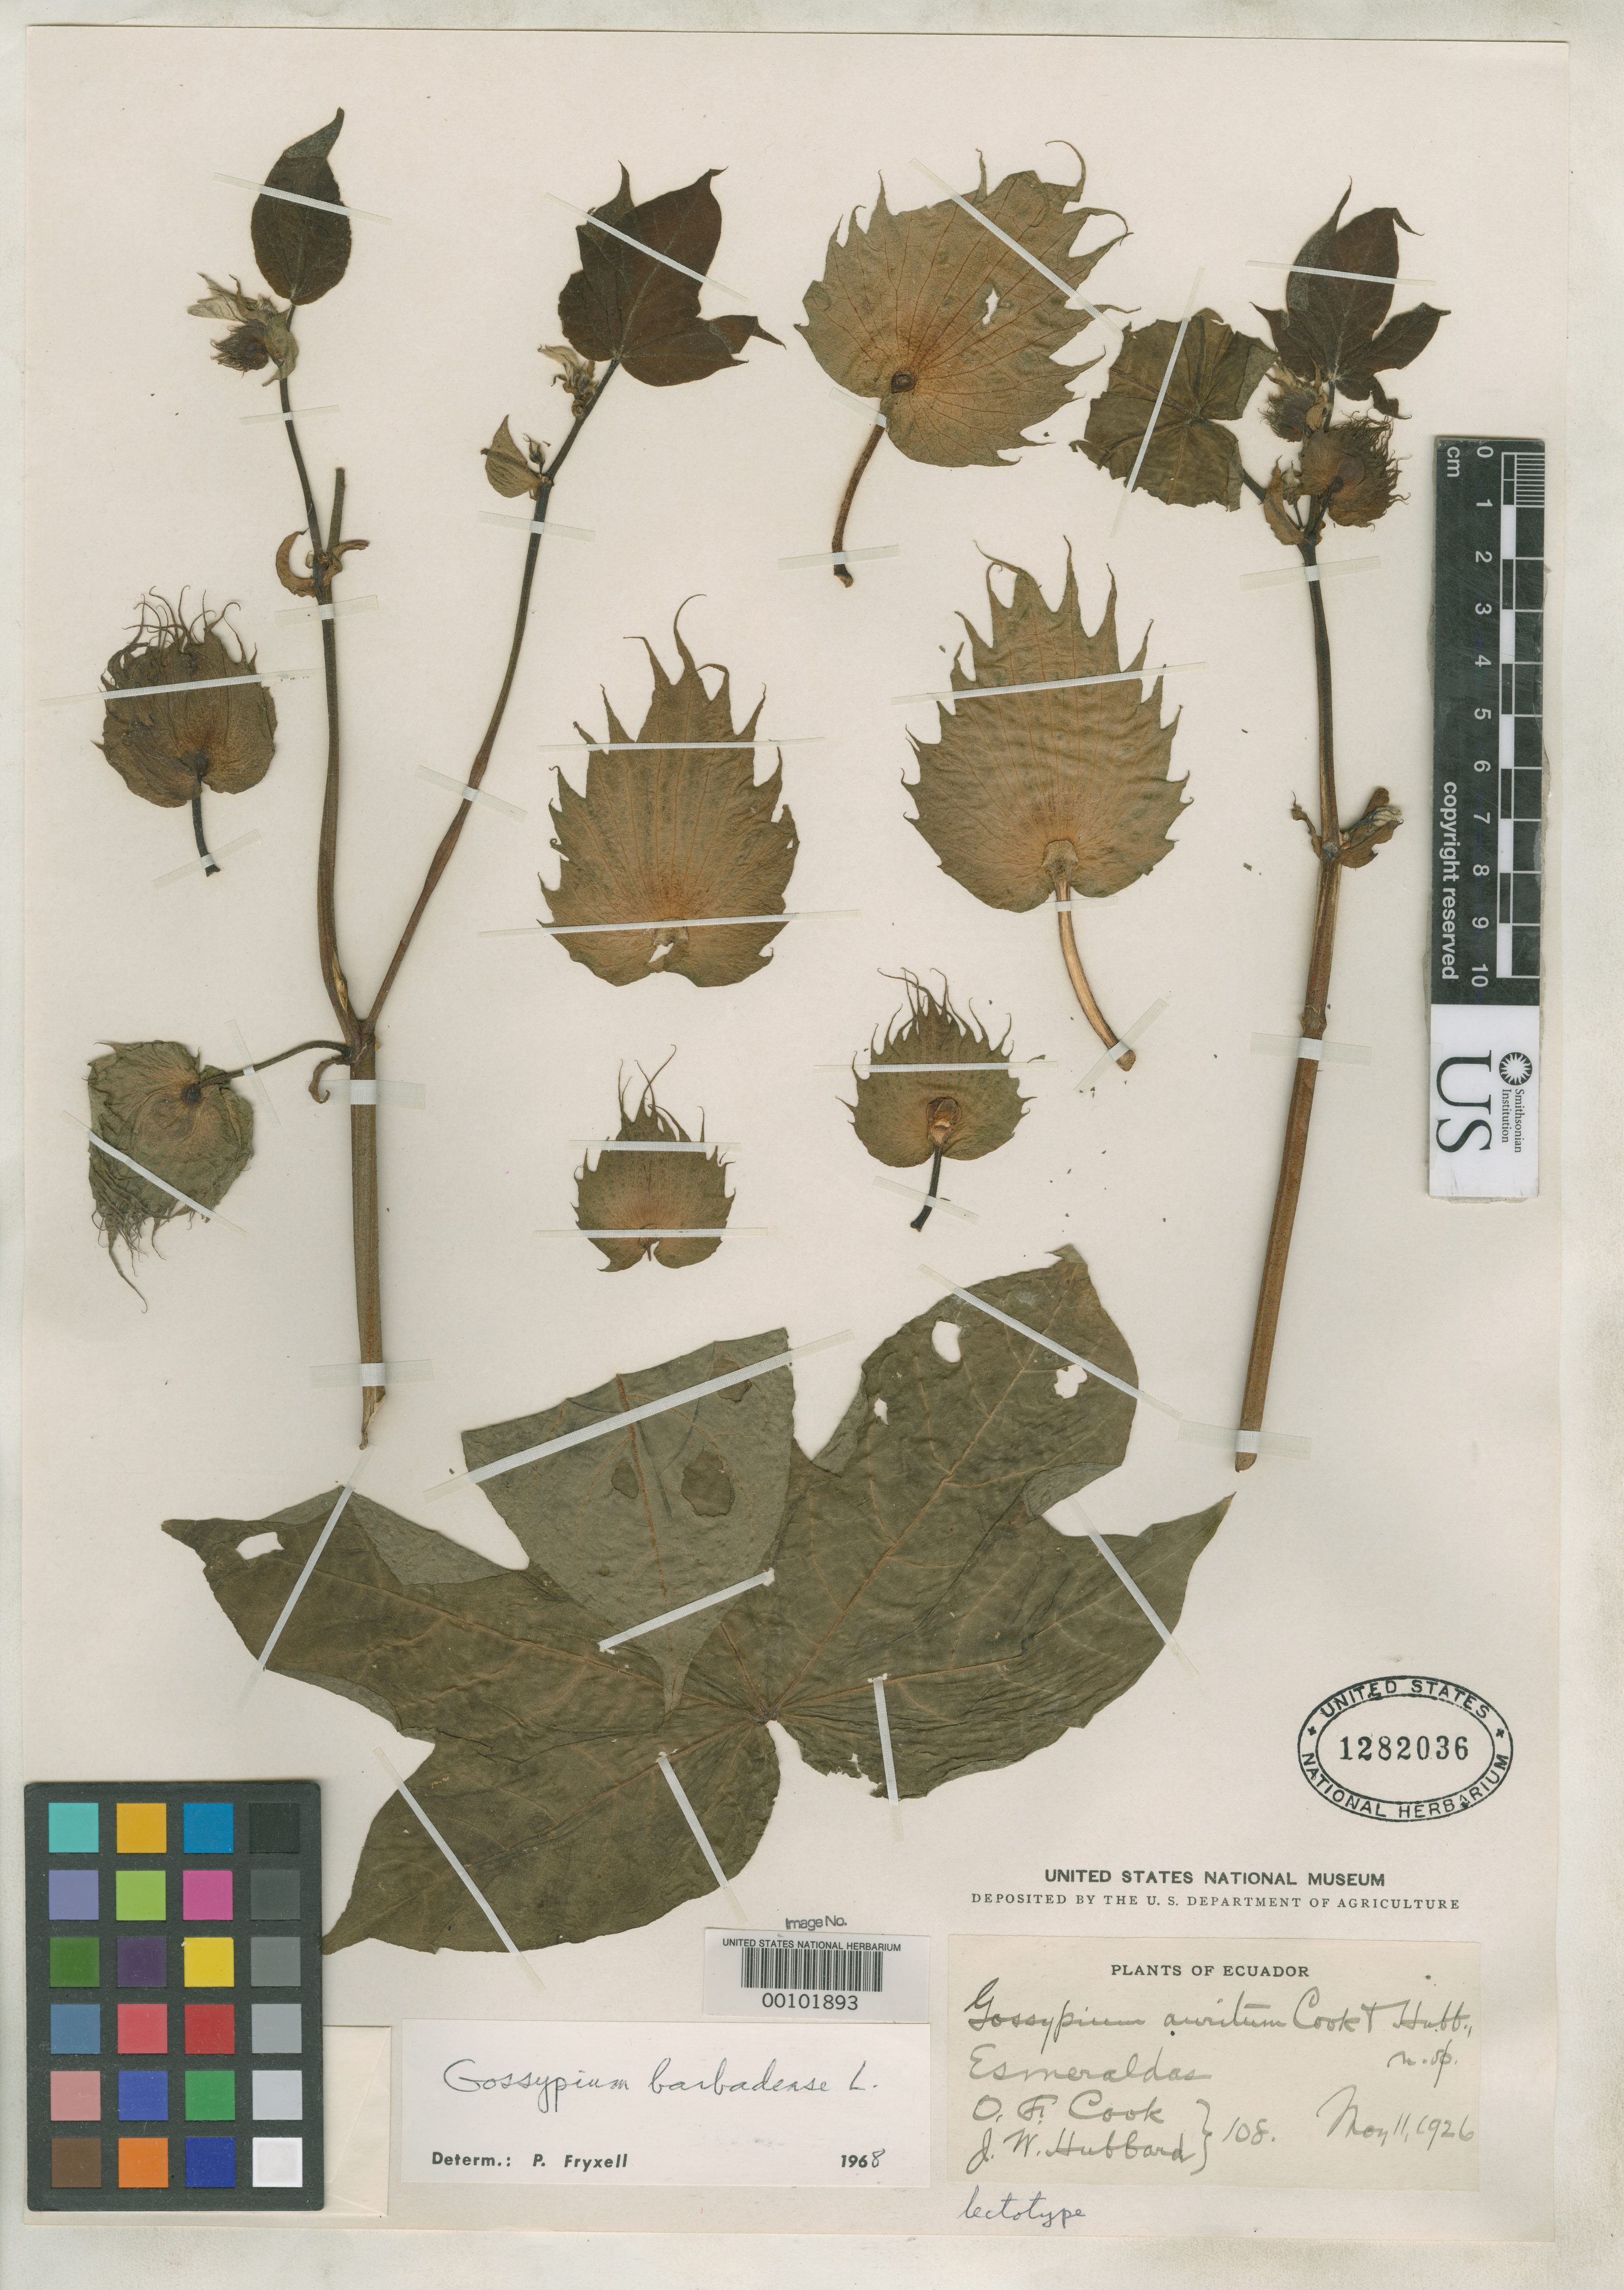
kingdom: Plantae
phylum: Tracheophyta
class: Magnoliopsida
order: Malvales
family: Malvaceae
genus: Gossypium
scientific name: Gossypium auritum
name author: O.F. Cook & J.W. Hubb.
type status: Holotype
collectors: O. F. Cook & J. W. Hubbard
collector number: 108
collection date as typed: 11 May 1926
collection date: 1926-05-11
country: Ecuador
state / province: Esmeraldas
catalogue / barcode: US 1282036